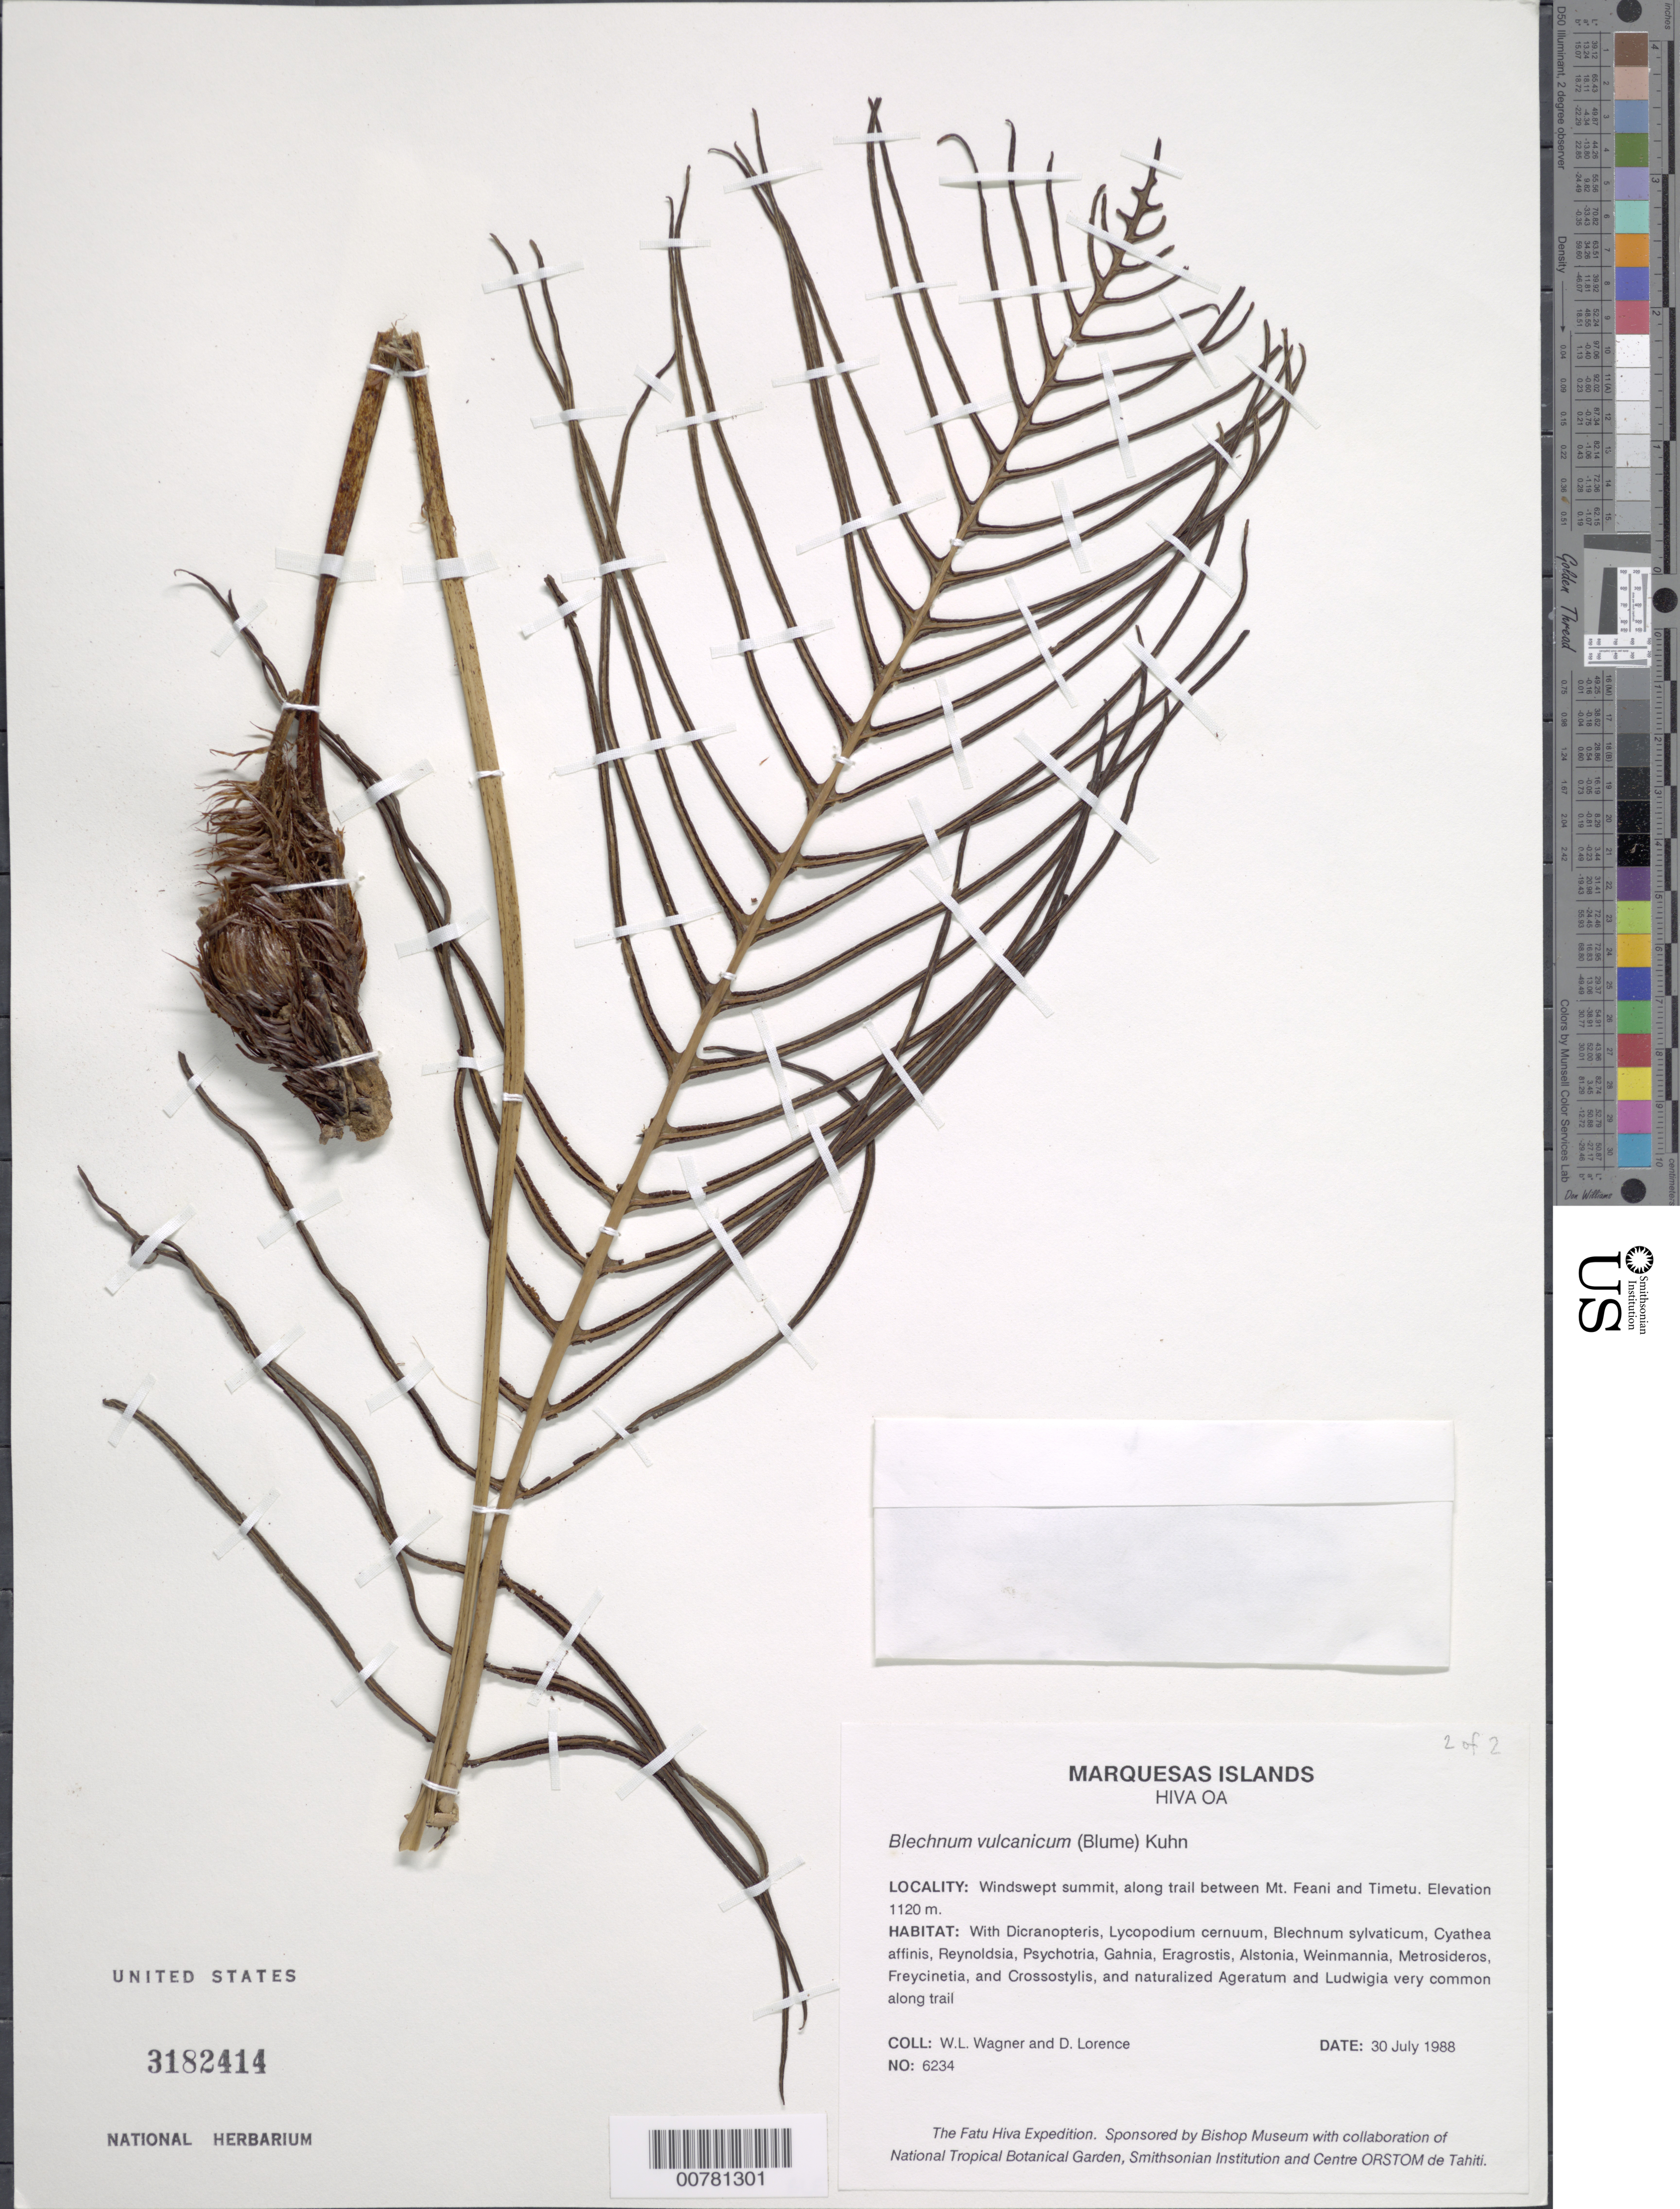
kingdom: Plantae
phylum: Tracheophyta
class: Polypodiopsida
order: Polypodiales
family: Blechnaceae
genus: Blechnum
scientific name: Blechnum vulcanicum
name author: (Blume) Kuhn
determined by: Florence, J.; Wagner, W. L.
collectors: W. L. Wagner & D. Lorence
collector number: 6234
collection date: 1988-07-30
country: French Polynesia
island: Hiva Oa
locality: Along trail between Mt. Feani and Timetiu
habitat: Windswept summit; very common along trail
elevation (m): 1120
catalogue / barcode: US 3182414